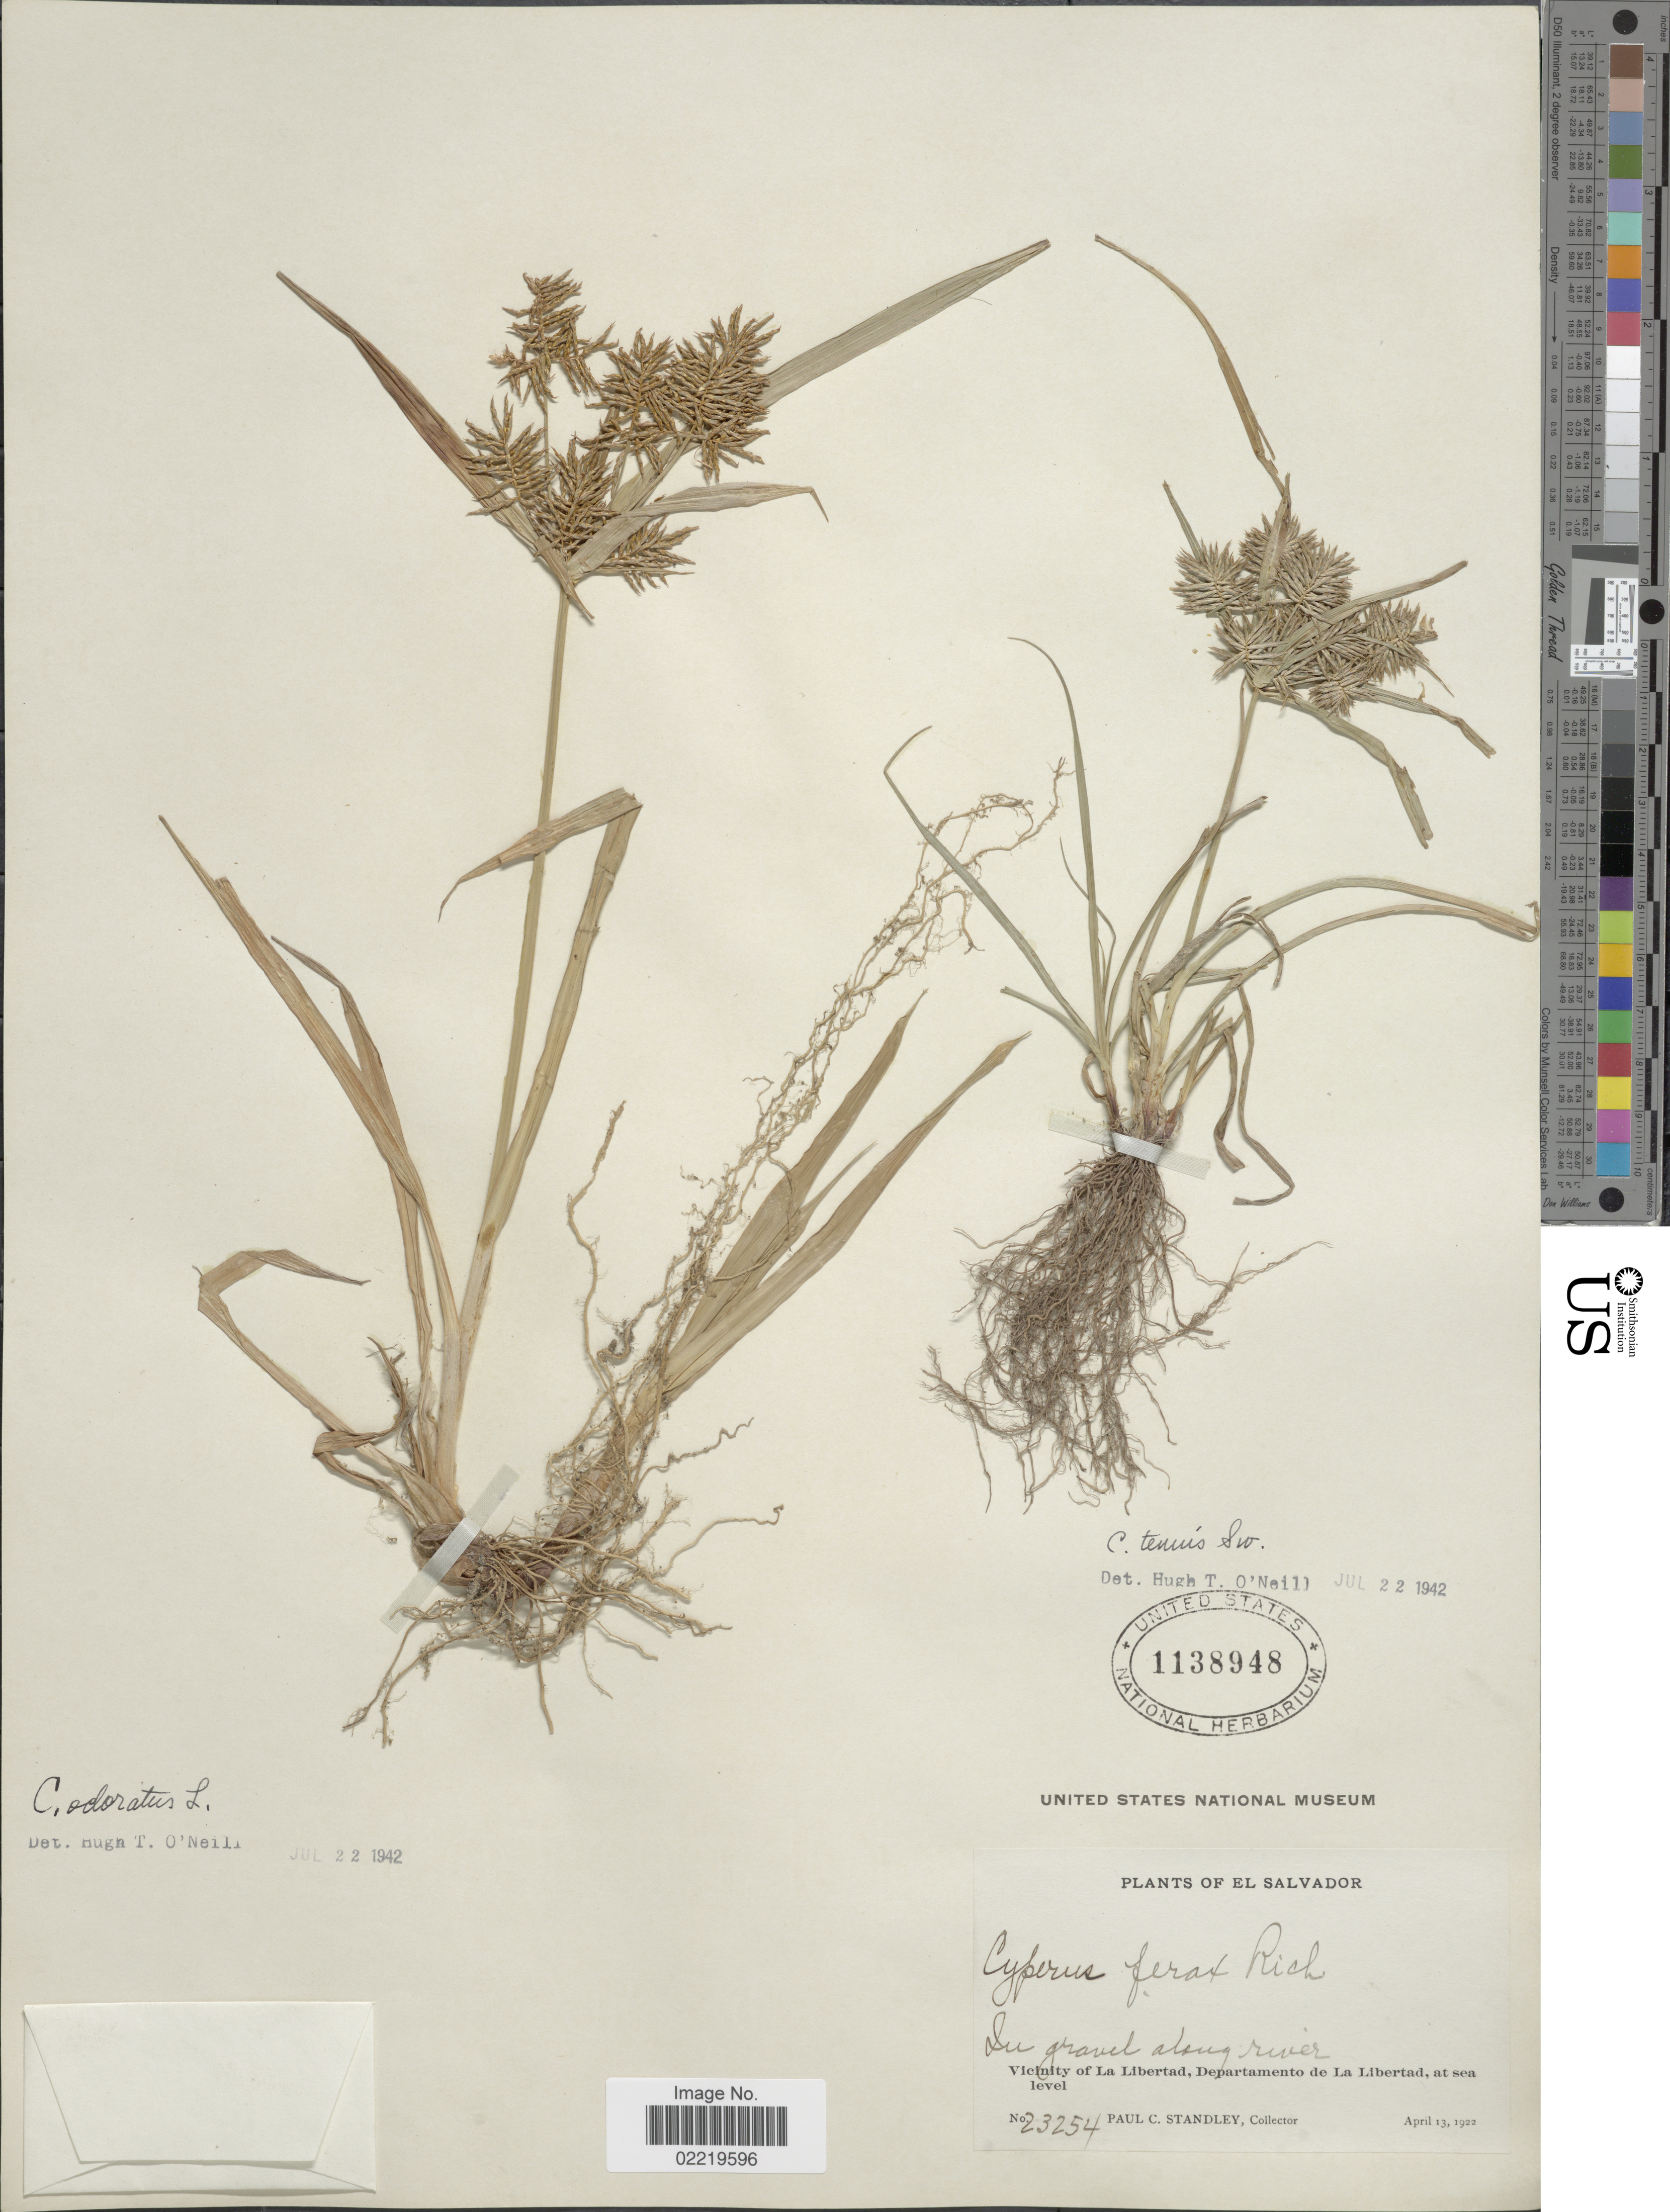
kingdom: Plantae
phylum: Tracheophyta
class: Liliopsida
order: Poales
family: Cyperaceae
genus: Cyperus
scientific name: Cyperus odoratus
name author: L.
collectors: P. C. Standley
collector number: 23254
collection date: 1922-04-13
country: El Salvador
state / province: La Libertad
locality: In gravel along river, Viicnity of La Libertad.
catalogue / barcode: US 1138948